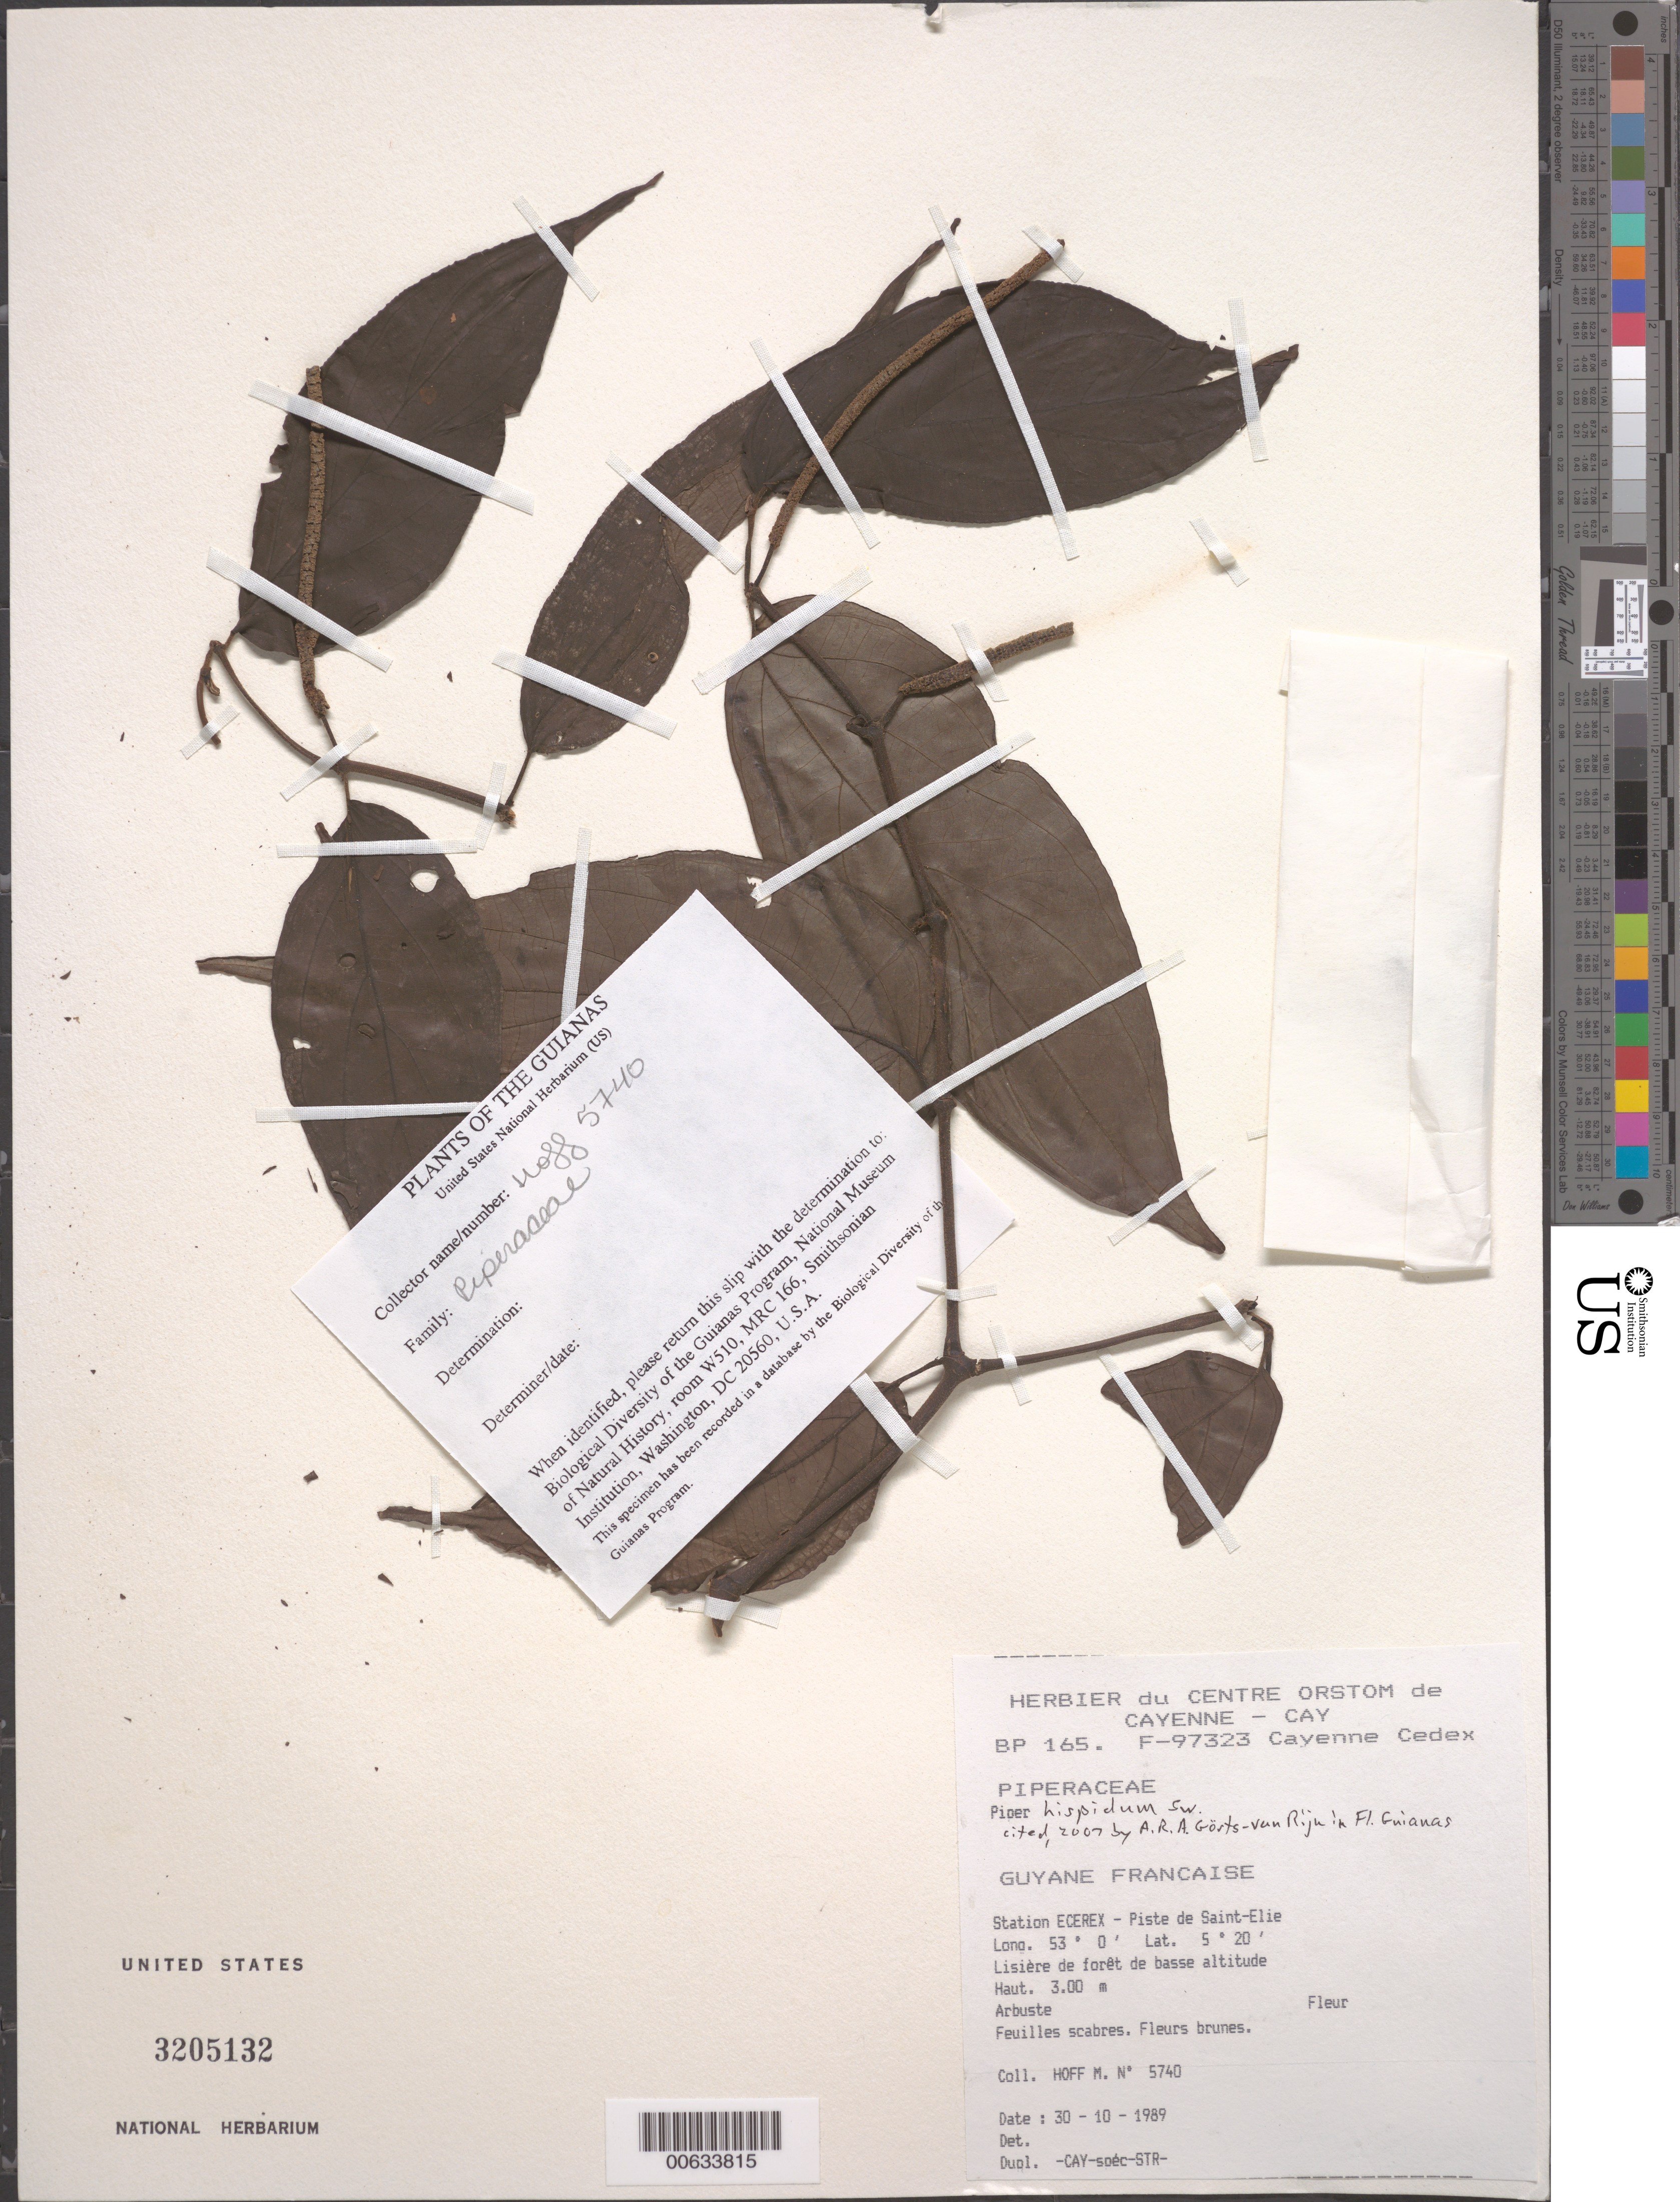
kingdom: Plantae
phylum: Tracheophyta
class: Magnoliopsida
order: Piperales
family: Piperaceae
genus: Piper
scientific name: Piper sp.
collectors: M. Hoff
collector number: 5740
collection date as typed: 30-Oct-89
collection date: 1989-10-30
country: French Guiana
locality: Station de la Piste de Saint-Élie (ECEREX)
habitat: Edge of low forest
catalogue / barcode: US 3205132